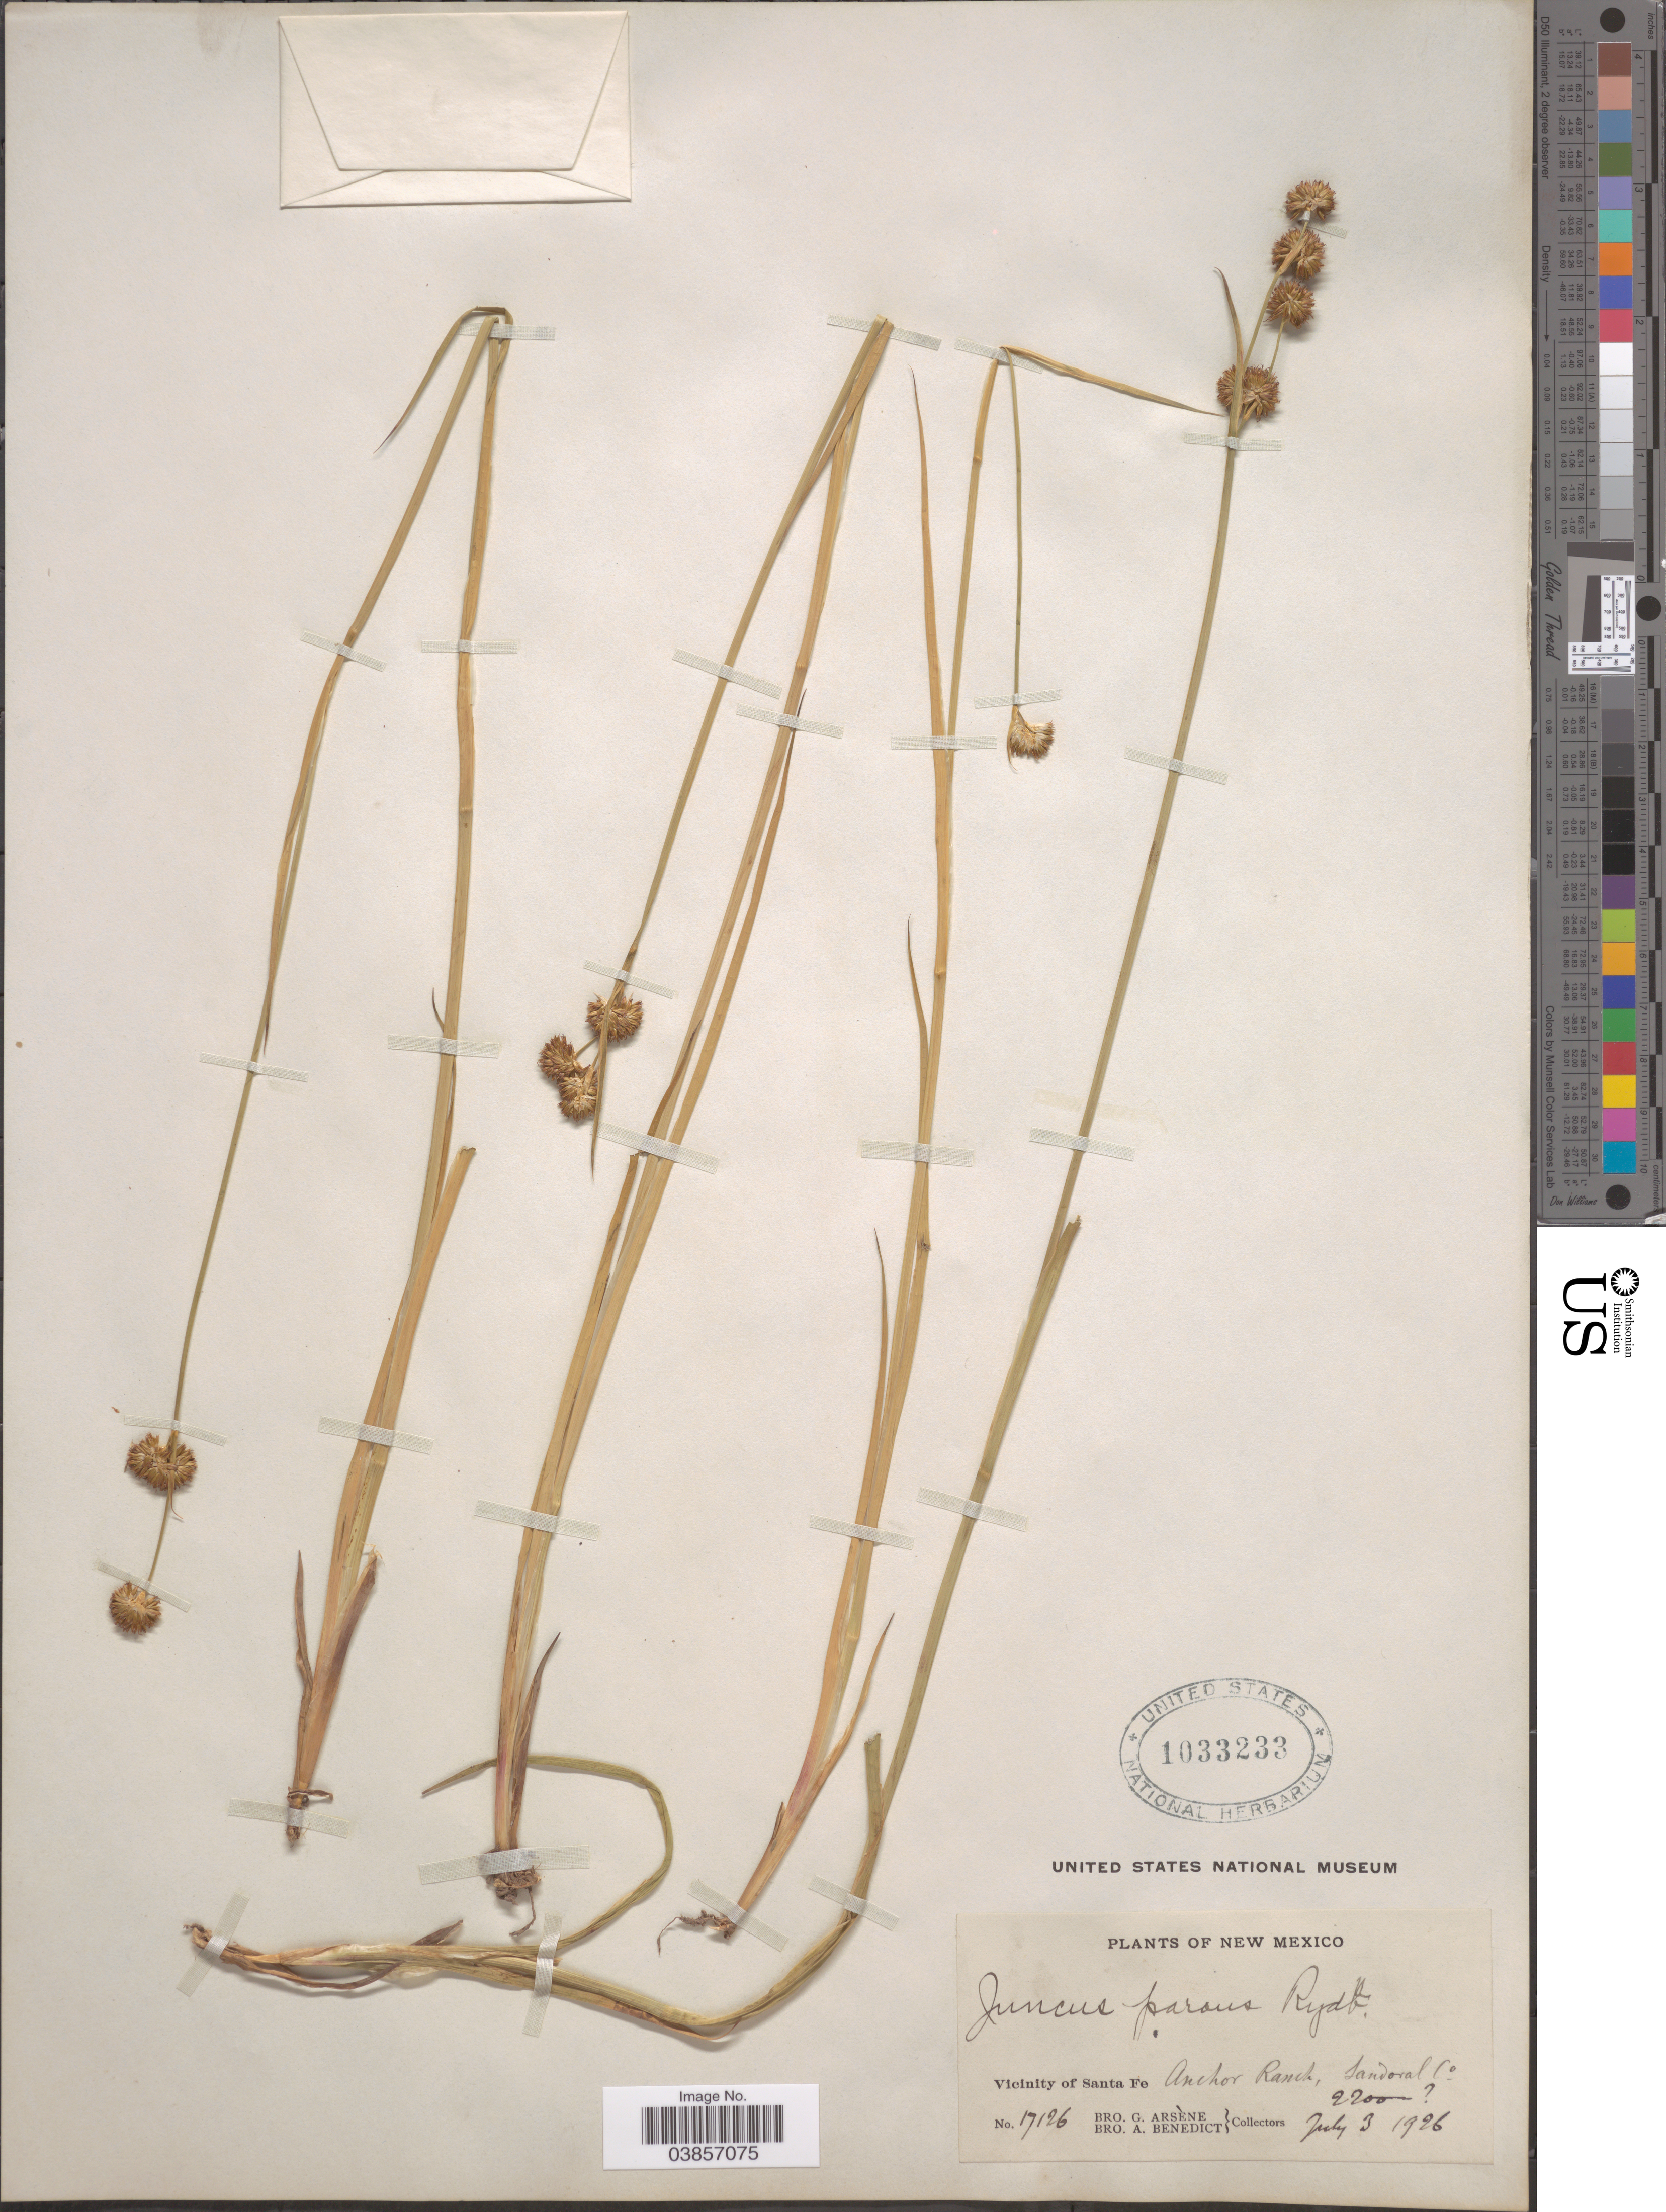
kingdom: Plantae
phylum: Tracheophyta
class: Liliopsida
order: Poales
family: Juncaceae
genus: Juncus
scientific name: Juncus saximontanus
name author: A. Nelson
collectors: Bro. G. Arsène & Bro. A. Benedict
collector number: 17126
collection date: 1926-07-03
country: United States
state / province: New Mexico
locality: Vicinity of Santa Fe Anchor Ranch, Sandoral Co.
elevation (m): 2200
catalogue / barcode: US 1033233